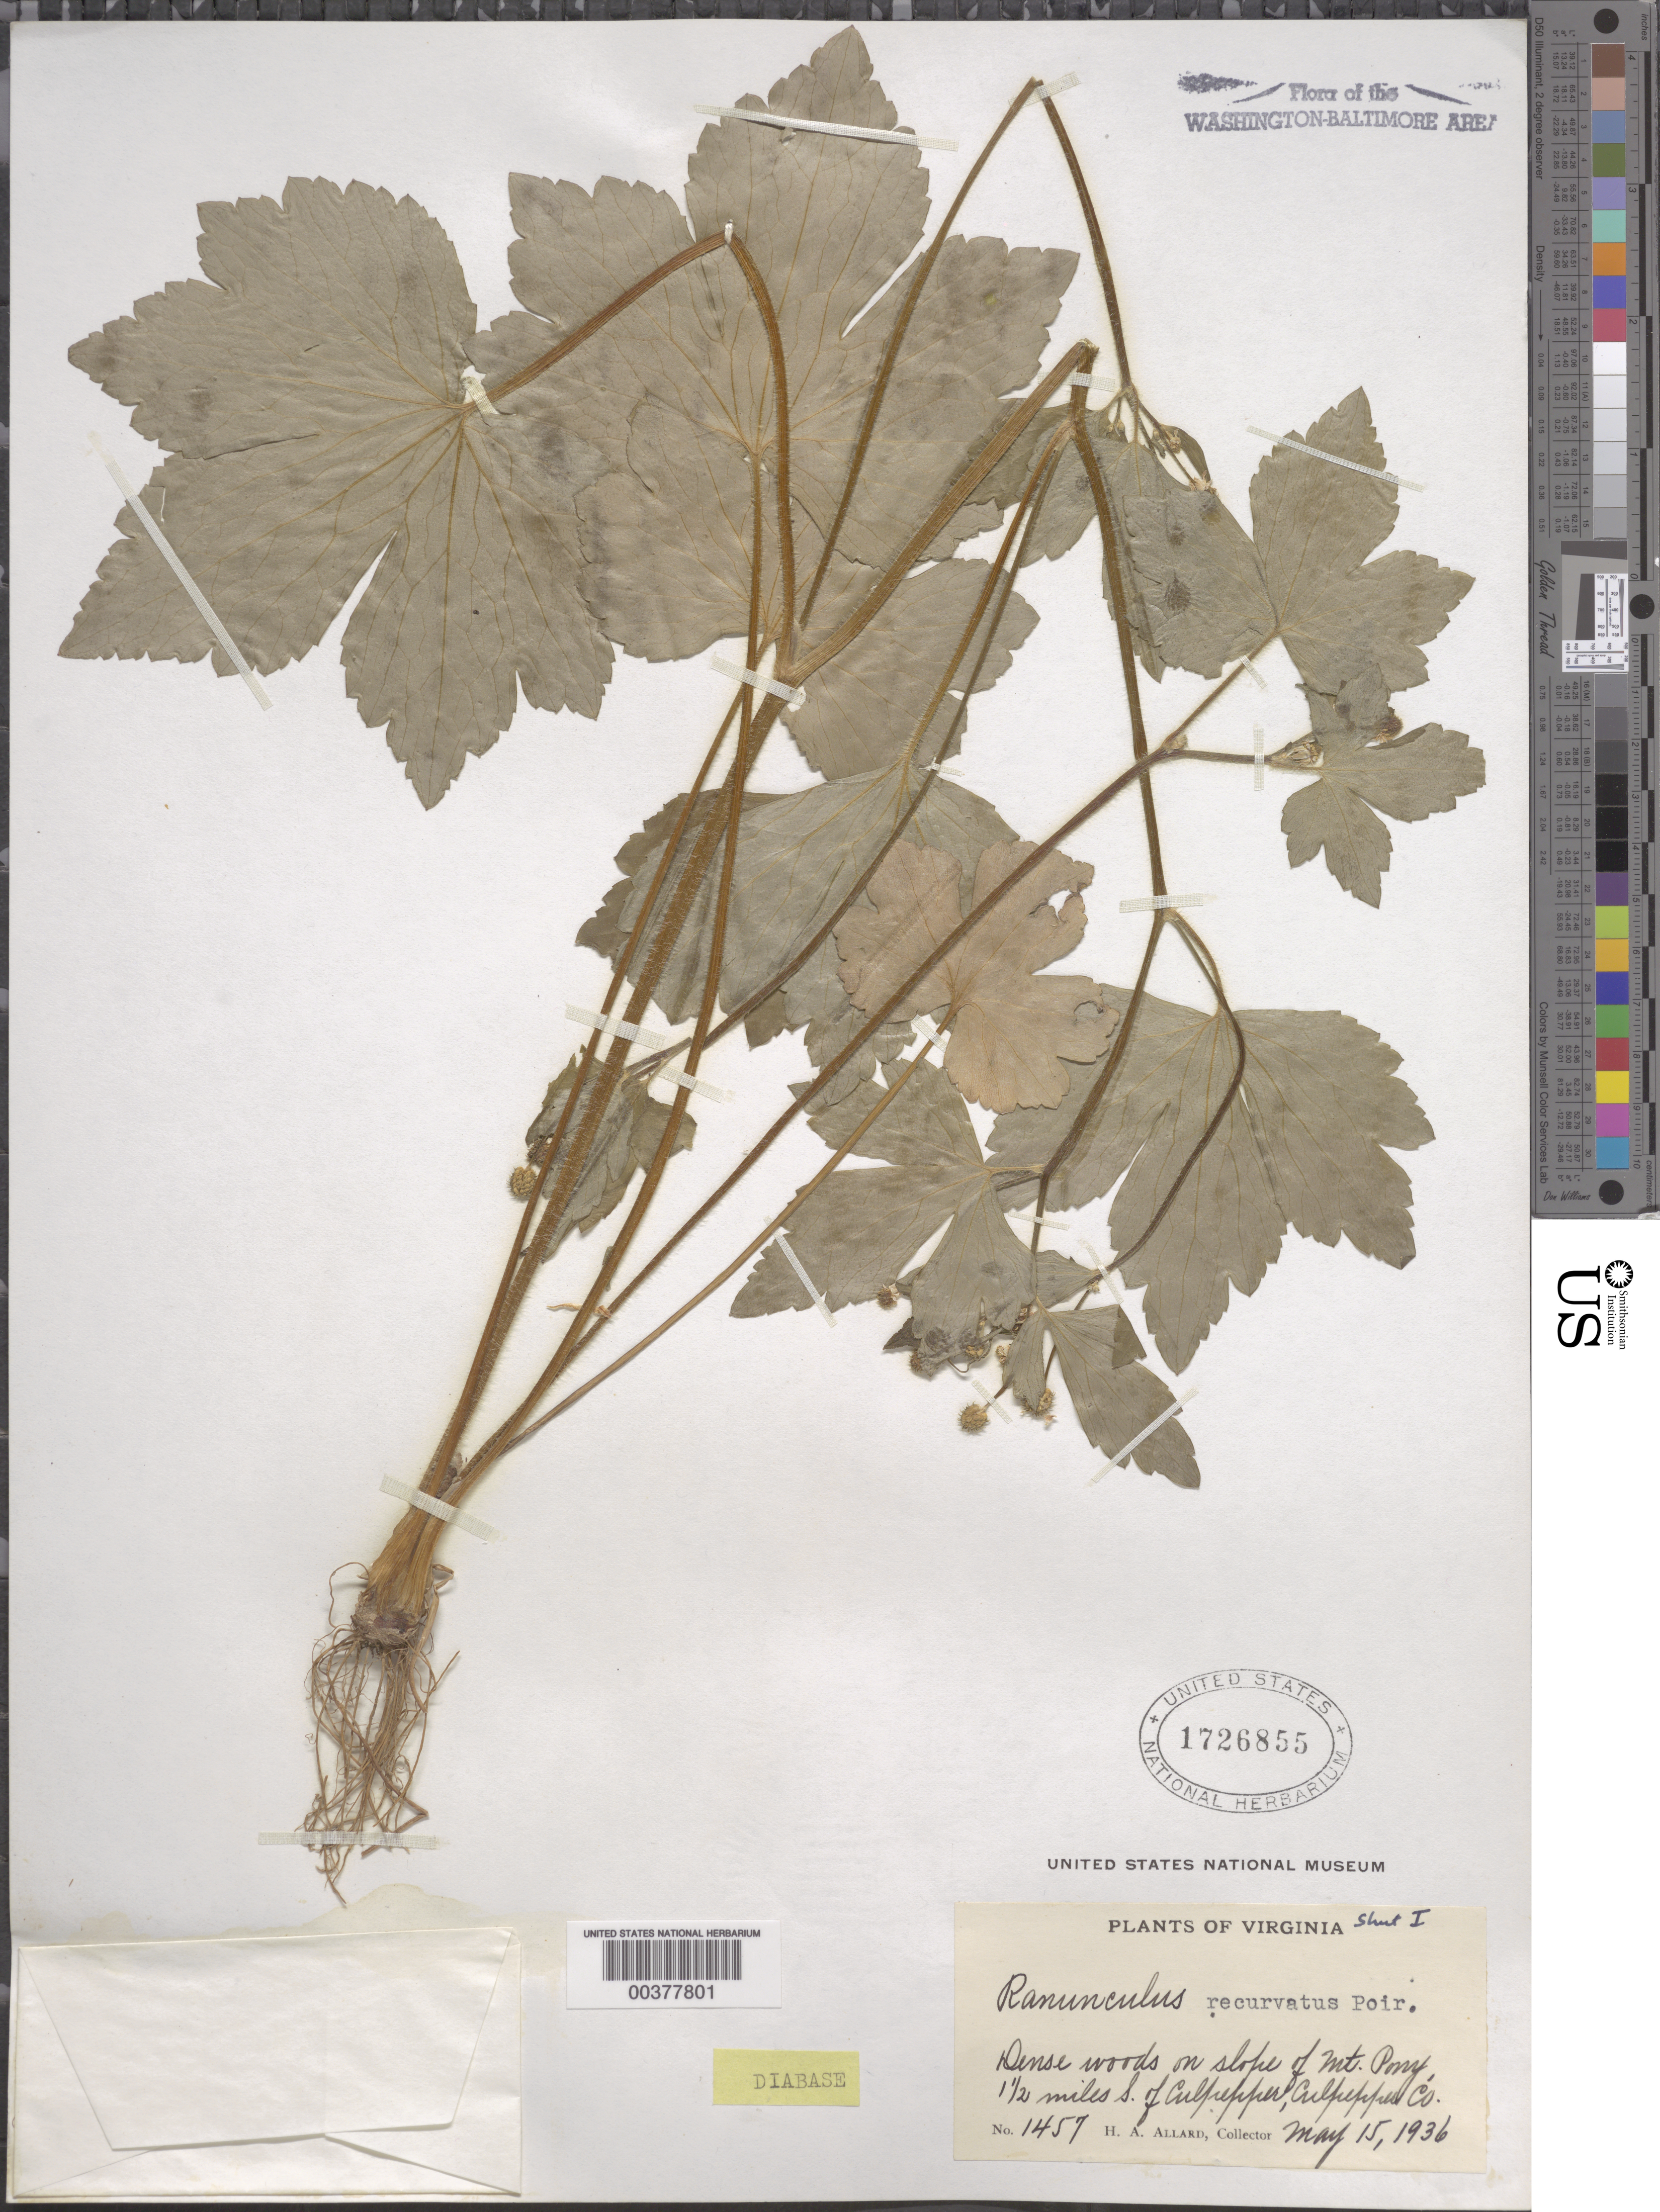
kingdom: Plantae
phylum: Tracheophyta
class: Magnoliopsida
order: Ranunculales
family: Ranunculaceae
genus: Ranunculus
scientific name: Ranunculus recurvatus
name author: Poir.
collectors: H. A. Allard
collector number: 1457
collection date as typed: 15 May 1936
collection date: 1936-05-15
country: United States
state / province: Virginia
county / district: Culpeper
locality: Mount Pony, south of Culpepper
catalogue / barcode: US 1726855